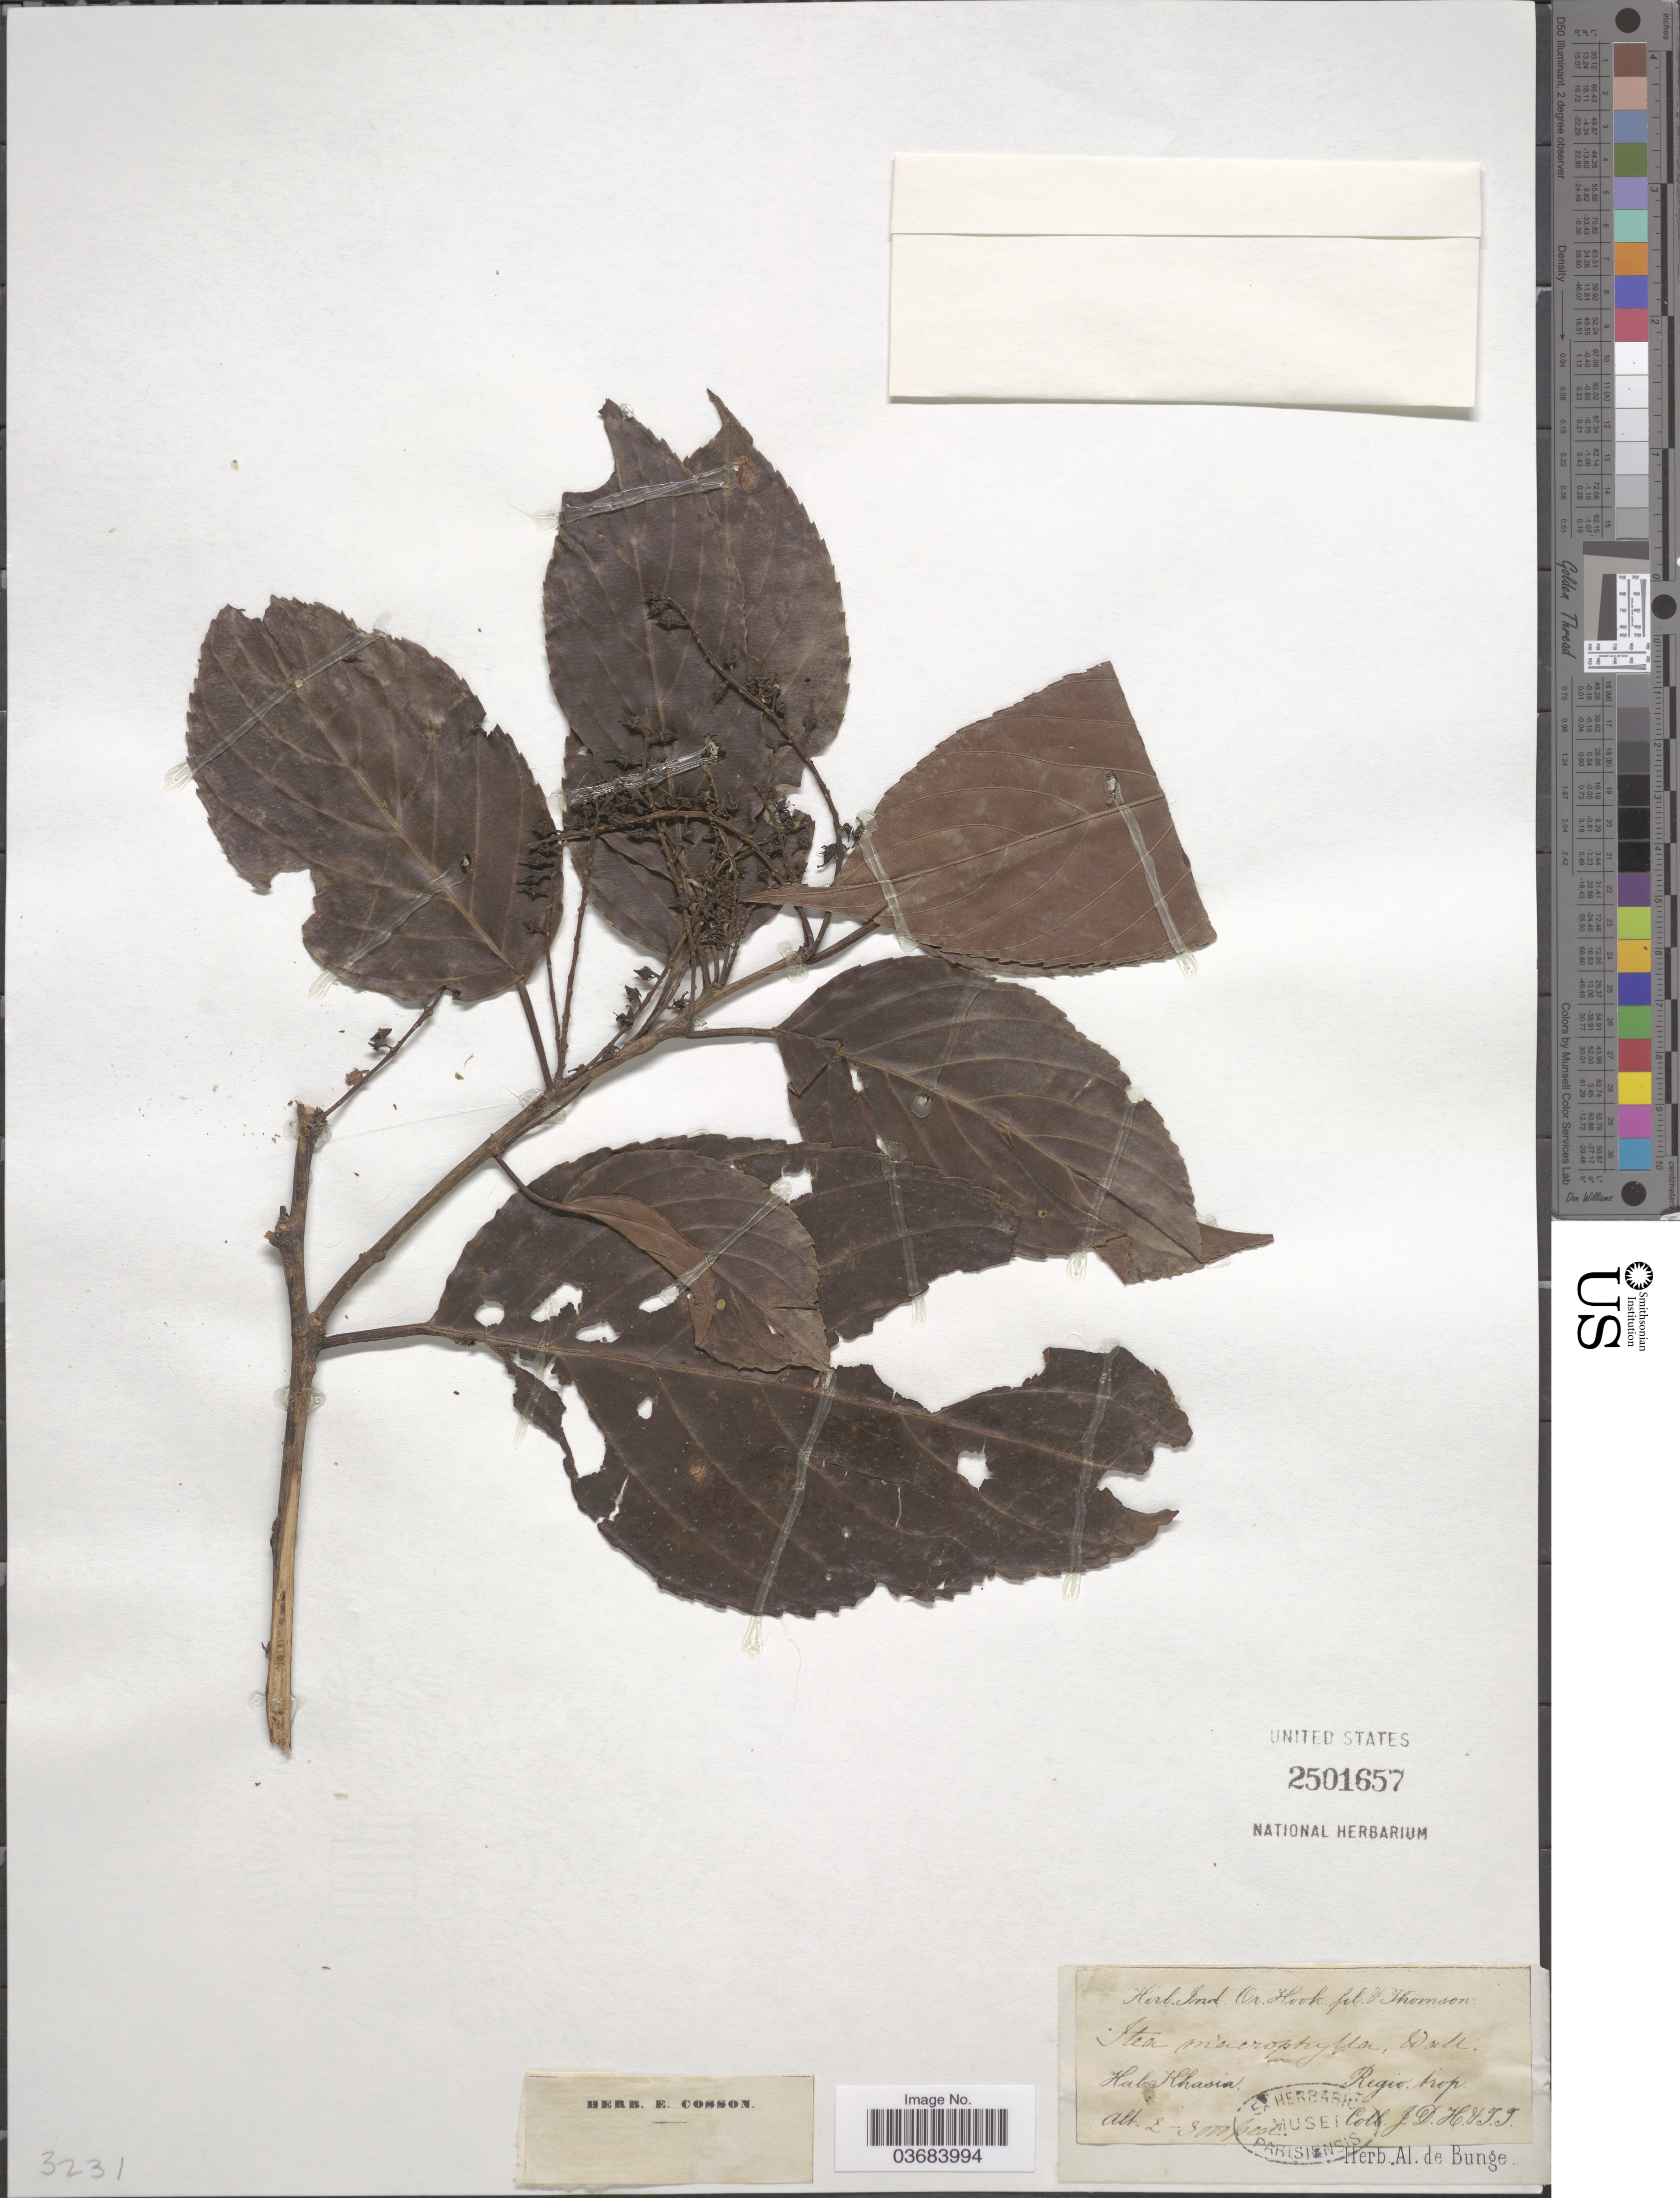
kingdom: Plantae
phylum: Tracheophyta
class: Magnoliopsida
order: Saxifragales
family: Iteaceae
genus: Itea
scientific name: Itea macrophylla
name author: Wall.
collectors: J. D. Hooker & T. Thomson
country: India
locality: Khasia. Regio. trop.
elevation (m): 610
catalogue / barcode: US 2501657